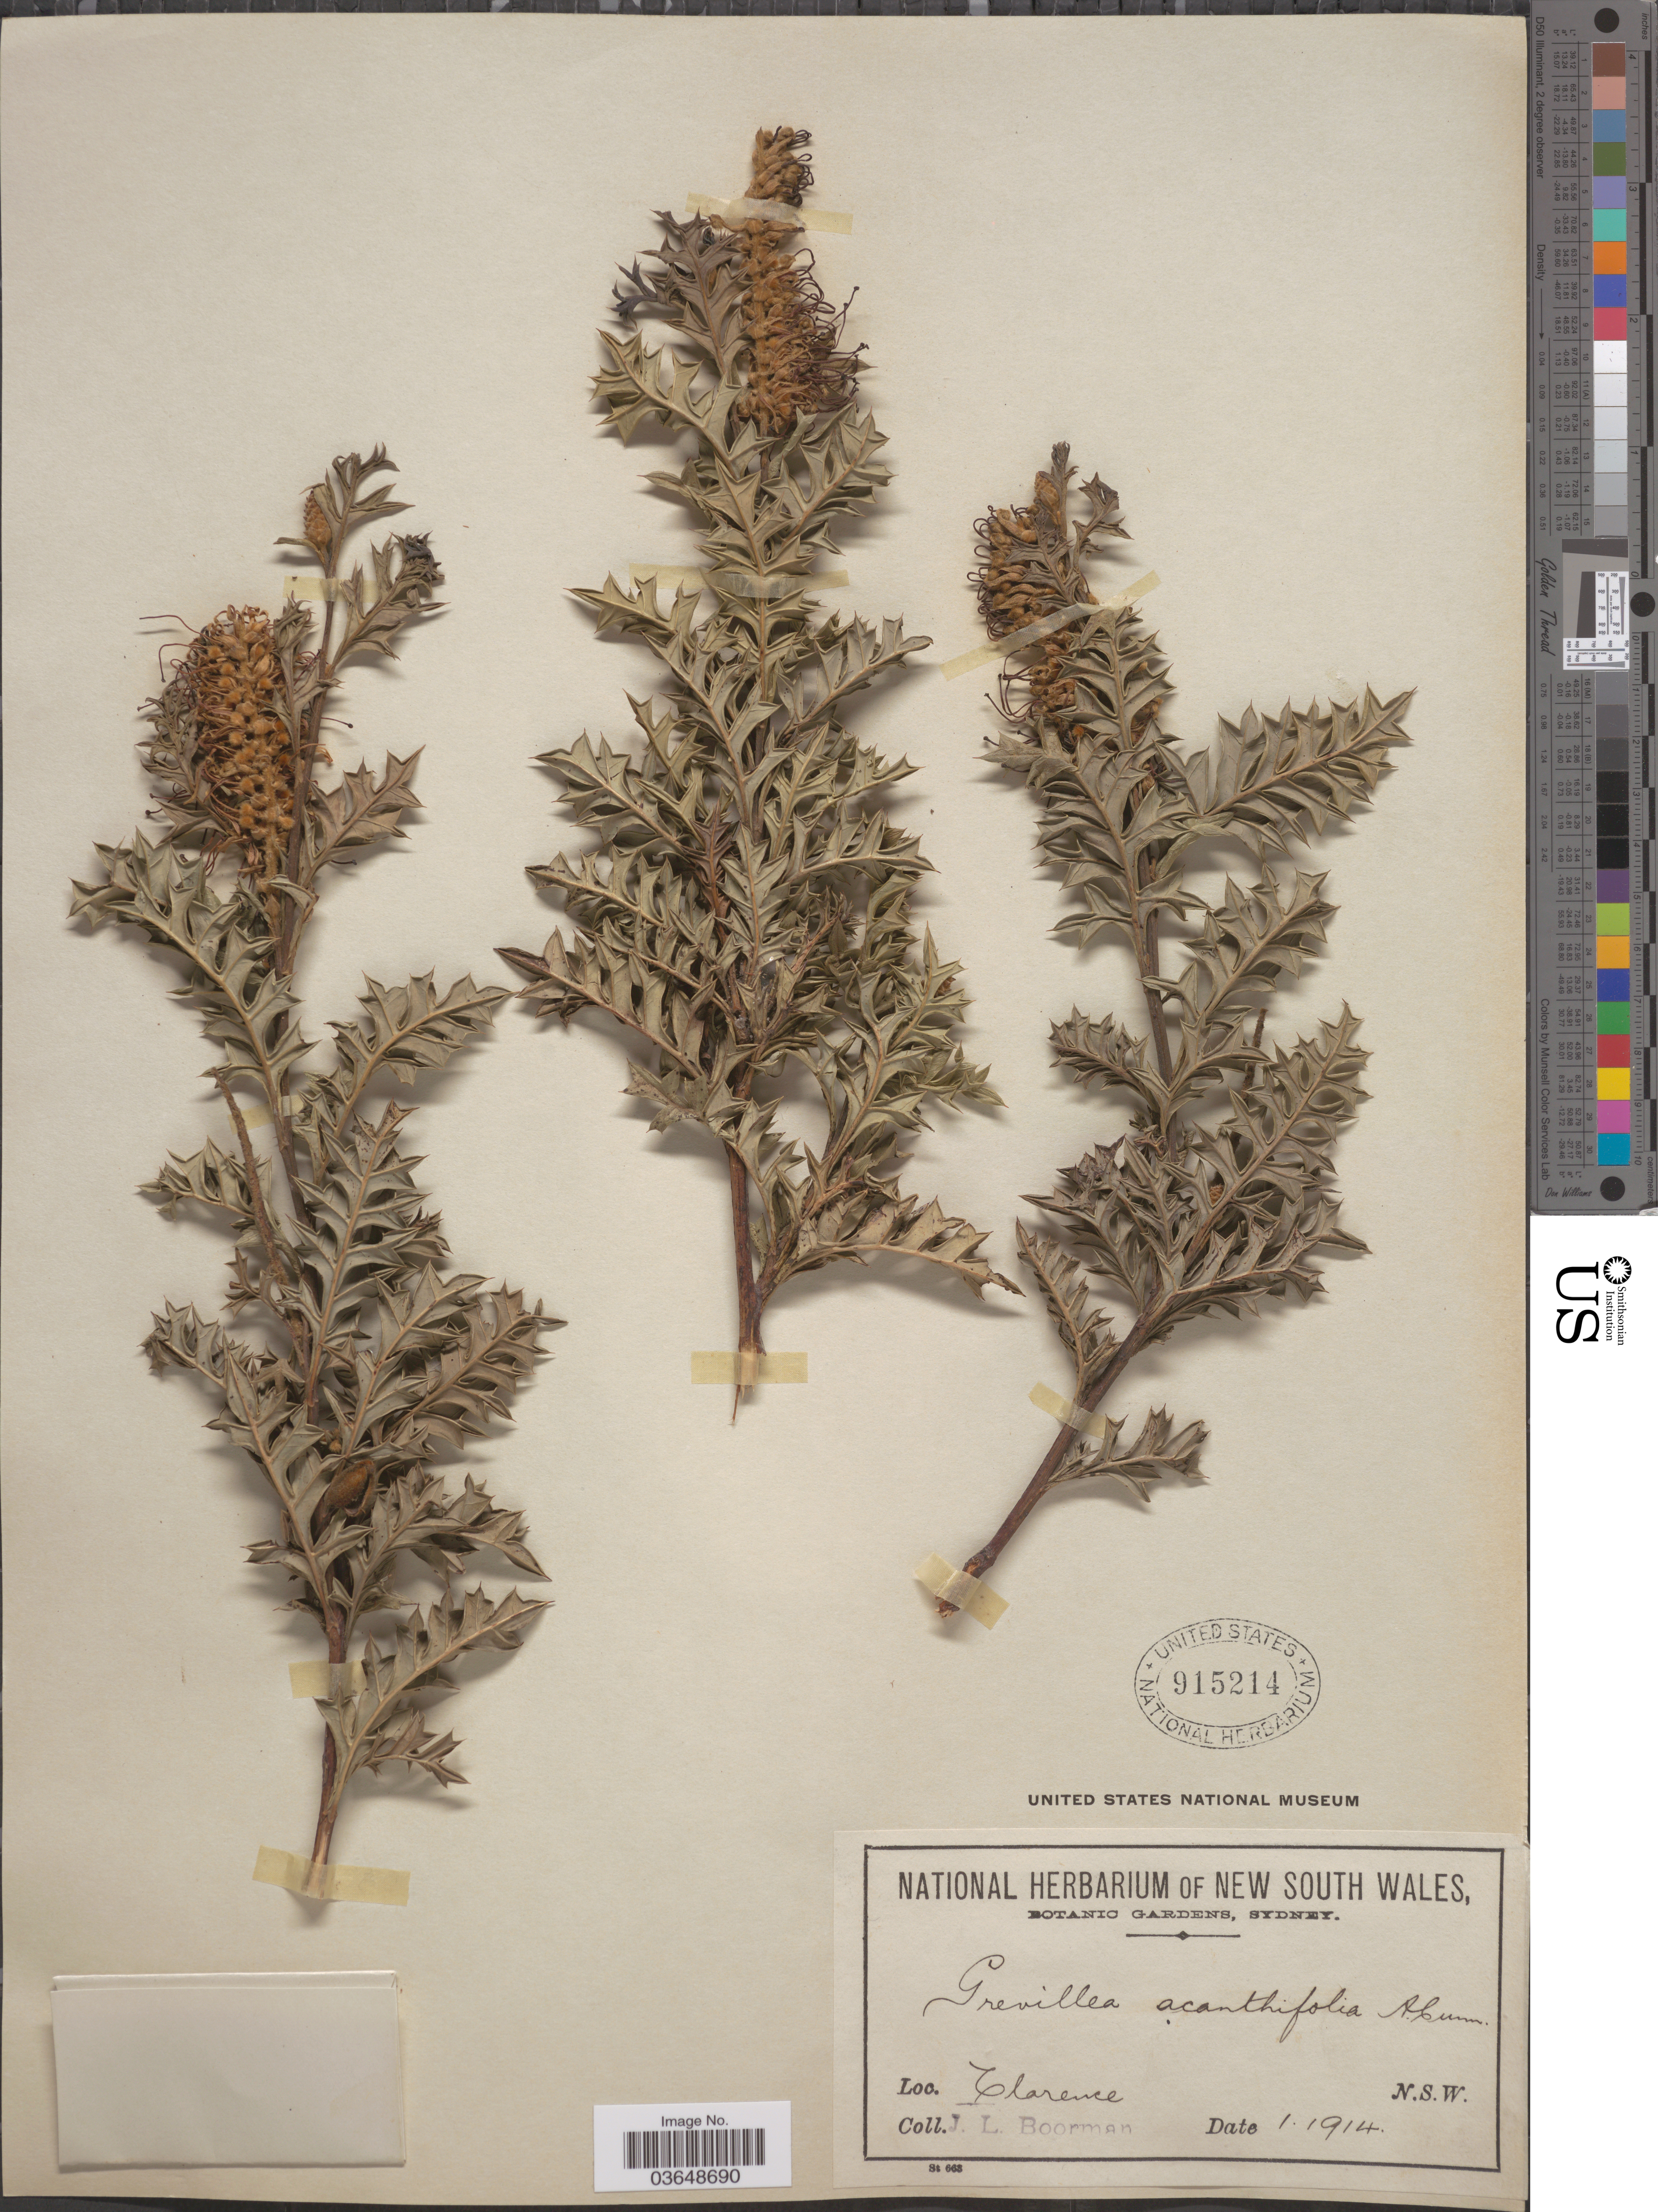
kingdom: Plantae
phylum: Tracheophyta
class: Magnoliopsida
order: Proteales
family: Proteaceae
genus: Grevillea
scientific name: Grevillea acanthifolia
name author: A. Cunn.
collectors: J. Boorman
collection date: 1914-01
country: Australia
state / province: New South Wales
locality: Clarence.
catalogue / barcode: US 915214